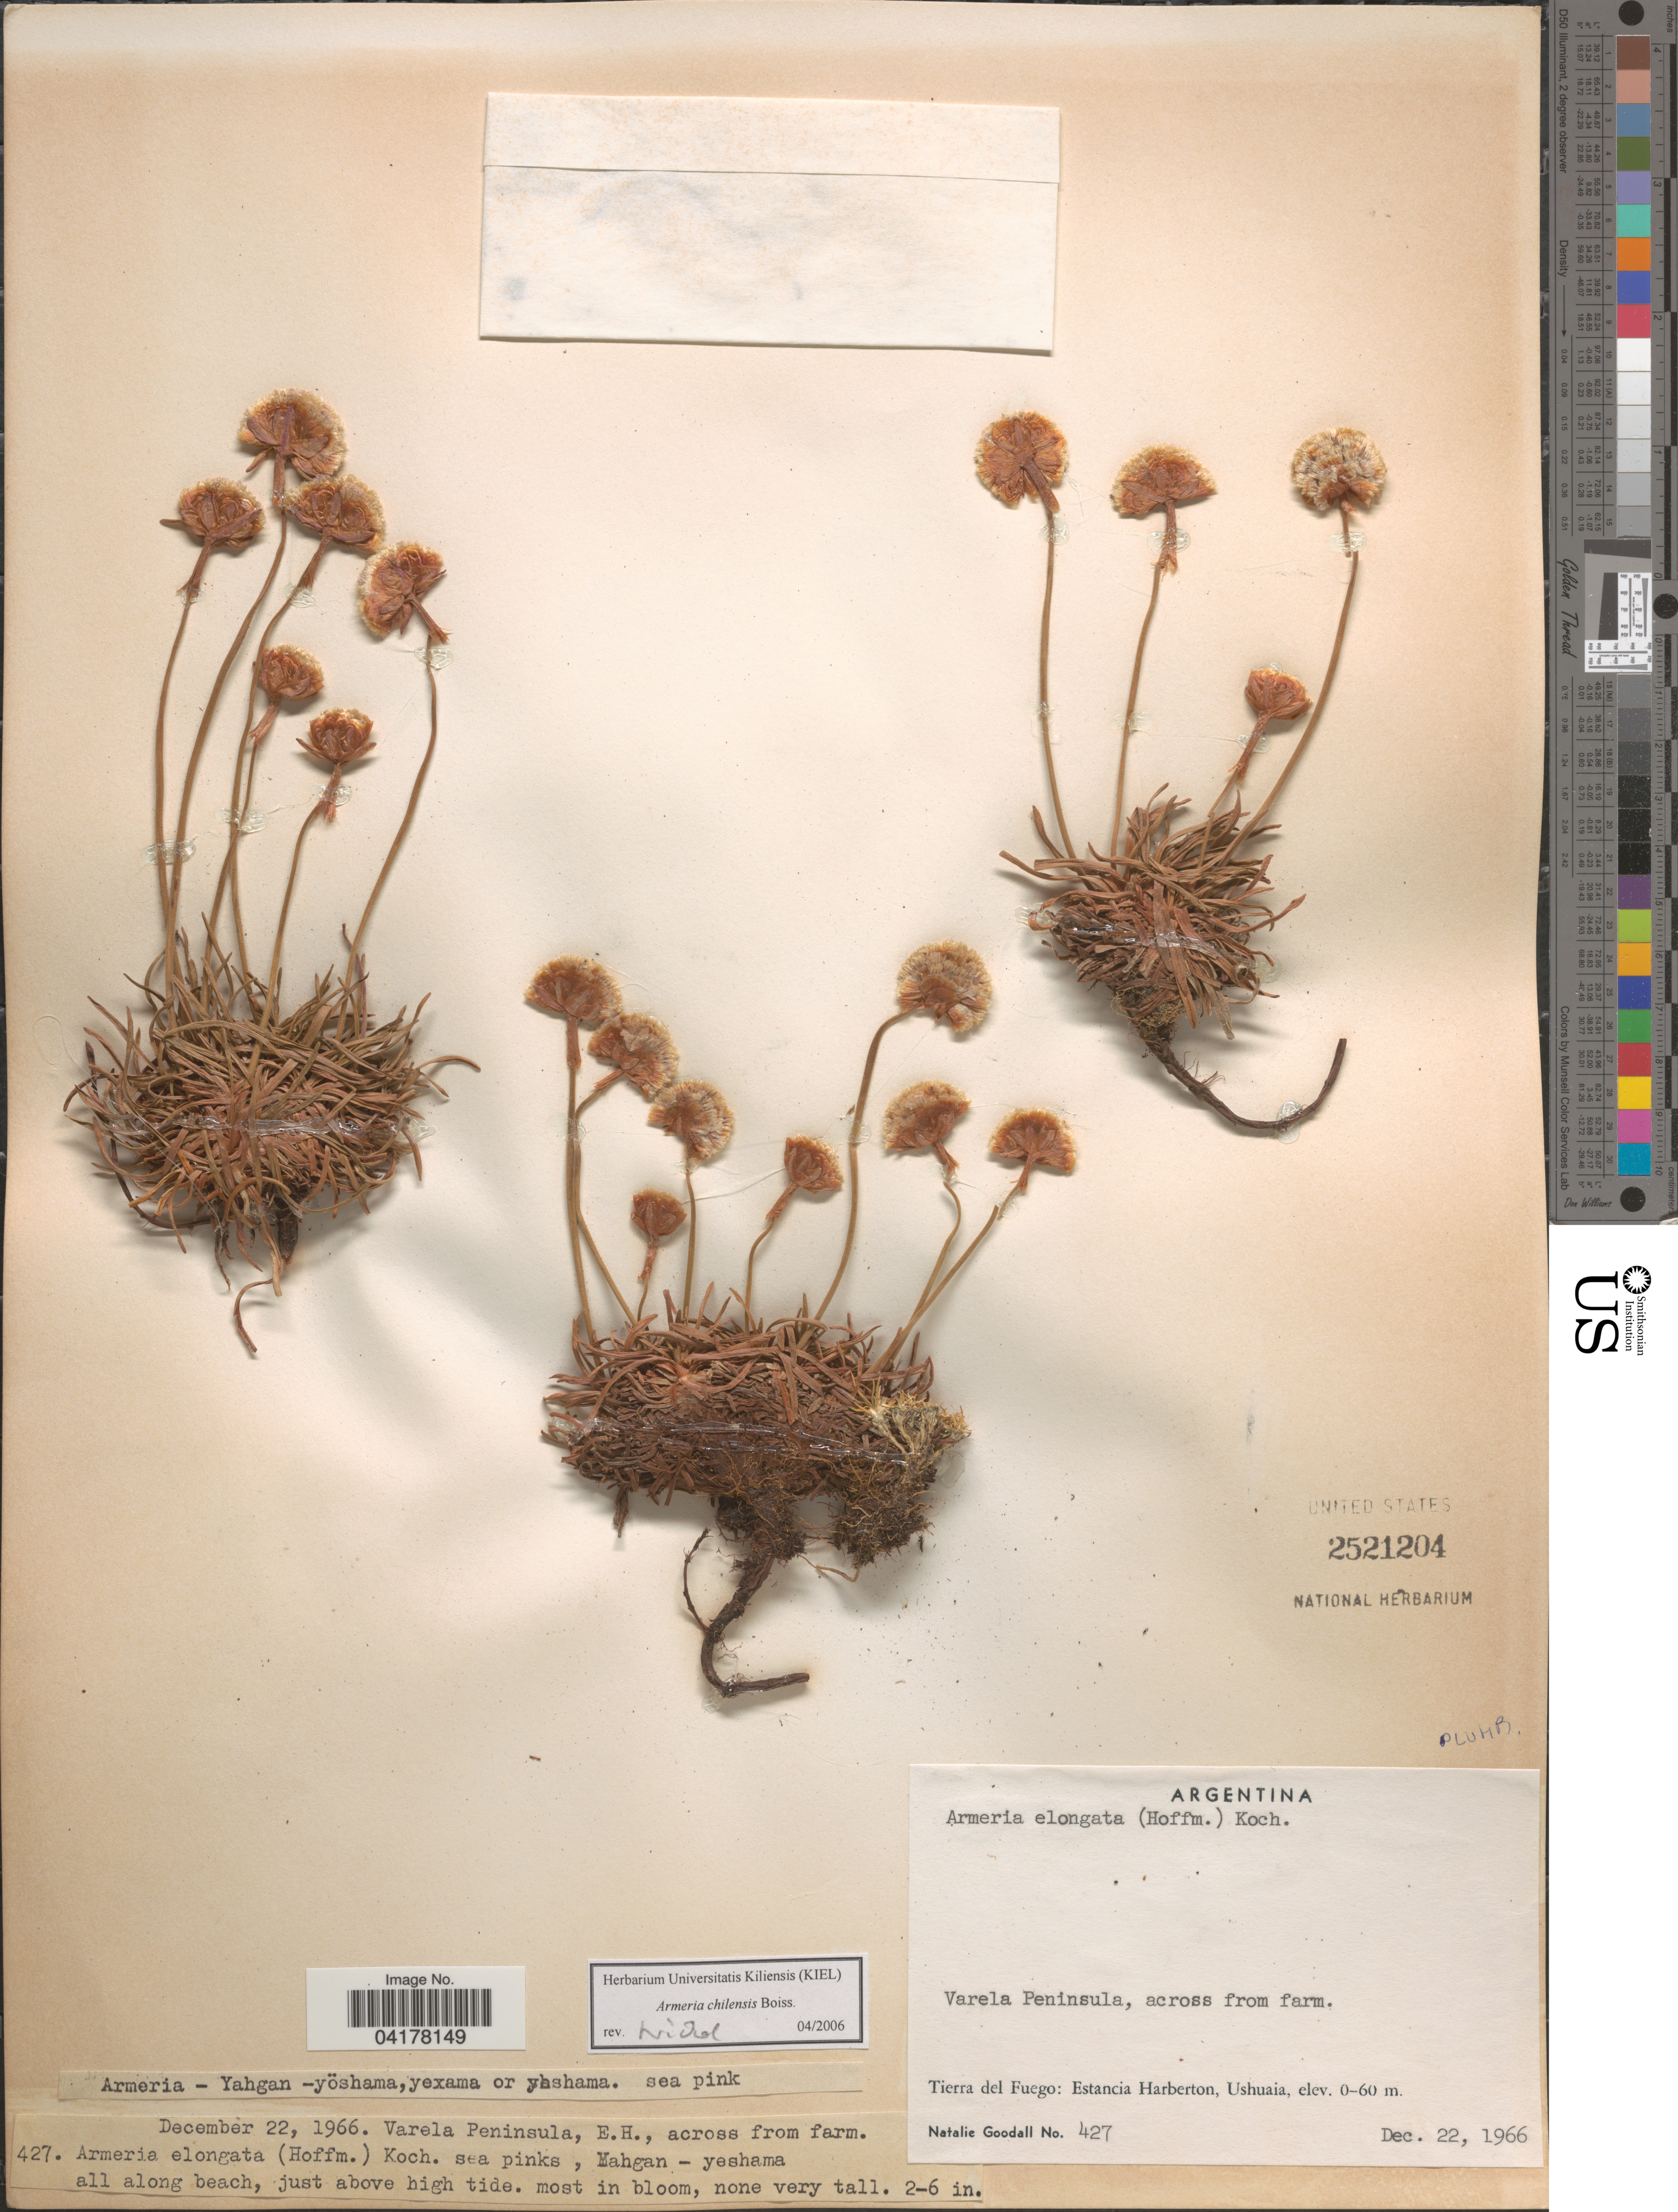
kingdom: Plantae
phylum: Tracheophyta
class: Magnoliopsida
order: Caryophyllales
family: Plumbaginaceae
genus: Armeria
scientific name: Armeria maritima subsp. andina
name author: (Poepp. ex Boiss.) D.M. Moore & H.O. Yates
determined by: Strong, M. T., (US), Smithsonian Institution - National Museum of Natural History (UNITED STATES)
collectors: N. Goodall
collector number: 427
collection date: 1966-12-22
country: Argentina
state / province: Tierra del Fuego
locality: Varela Peninsula, across from farm. Estancia Harberton, Ushuaia.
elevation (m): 0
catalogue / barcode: US 2521204